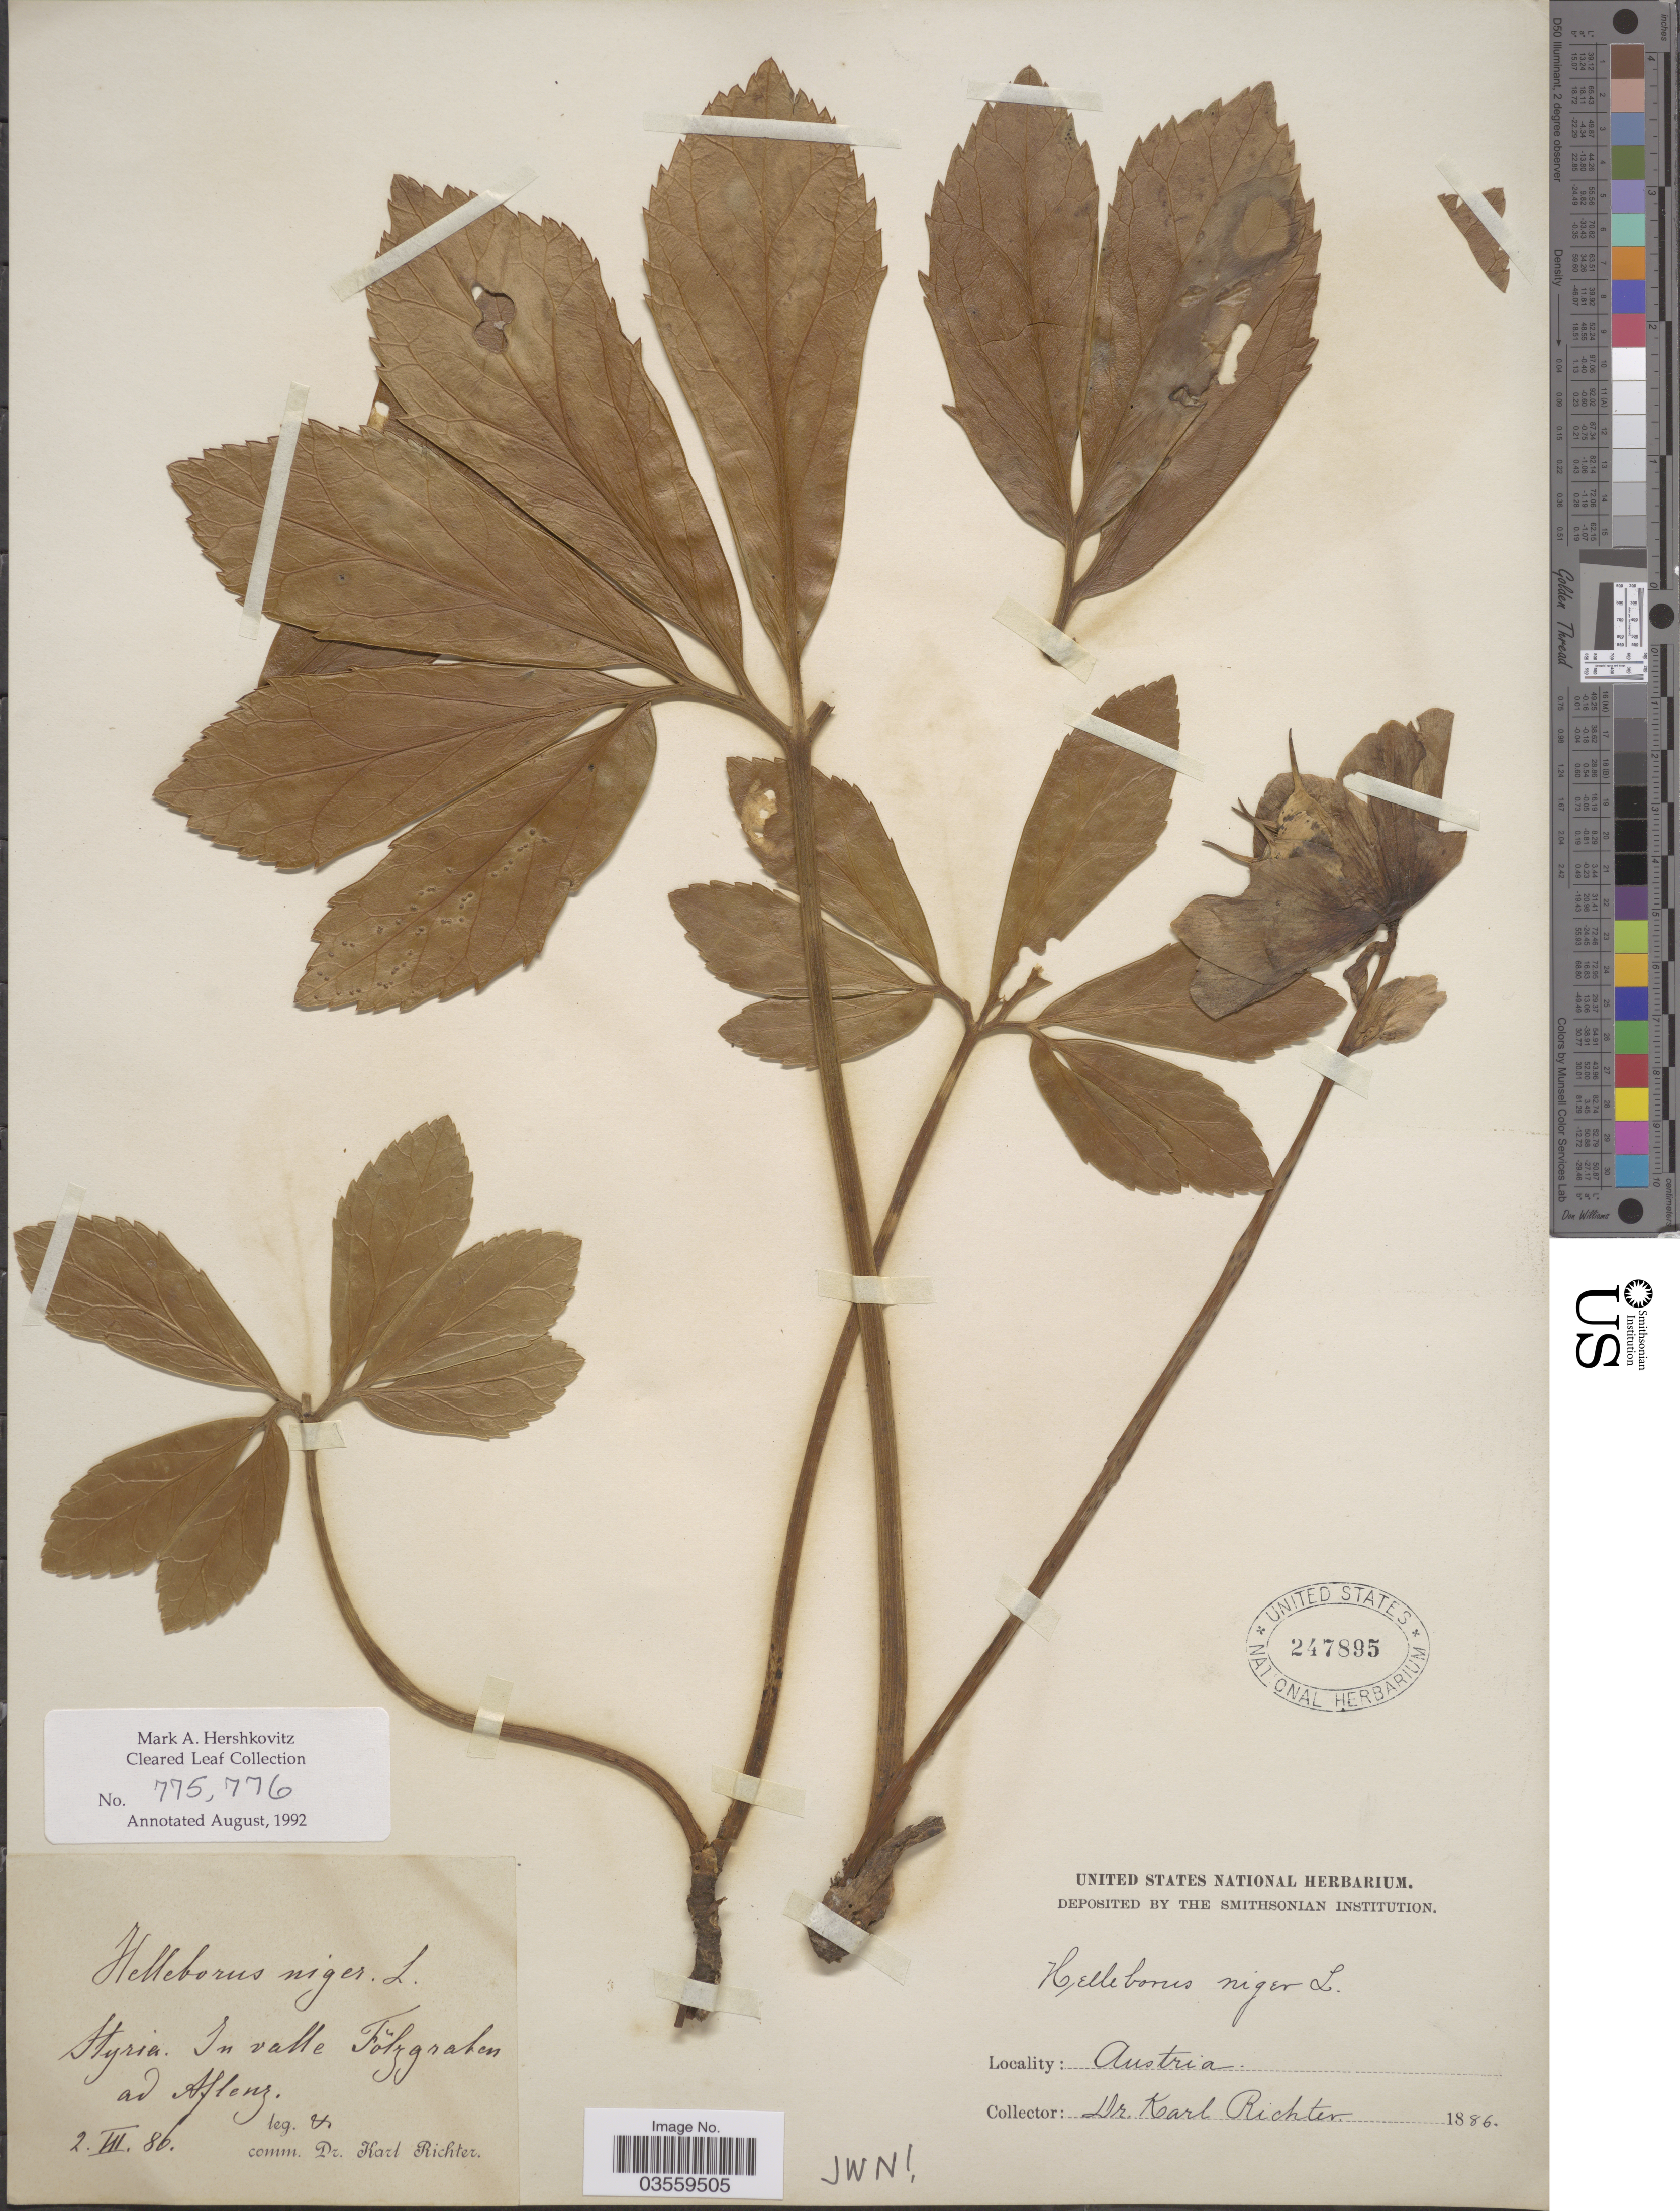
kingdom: Plantae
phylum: Tracheophyta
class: Magnoliopsida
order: Ranunculales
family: Ranunculaceae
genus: Helleborus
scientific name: Helleborus niger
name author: L.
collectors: K. Richter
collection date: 1886-07-02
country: Austria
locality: Styria. In valle Fölzgraben ad Aflenz.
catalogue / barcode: US 247895